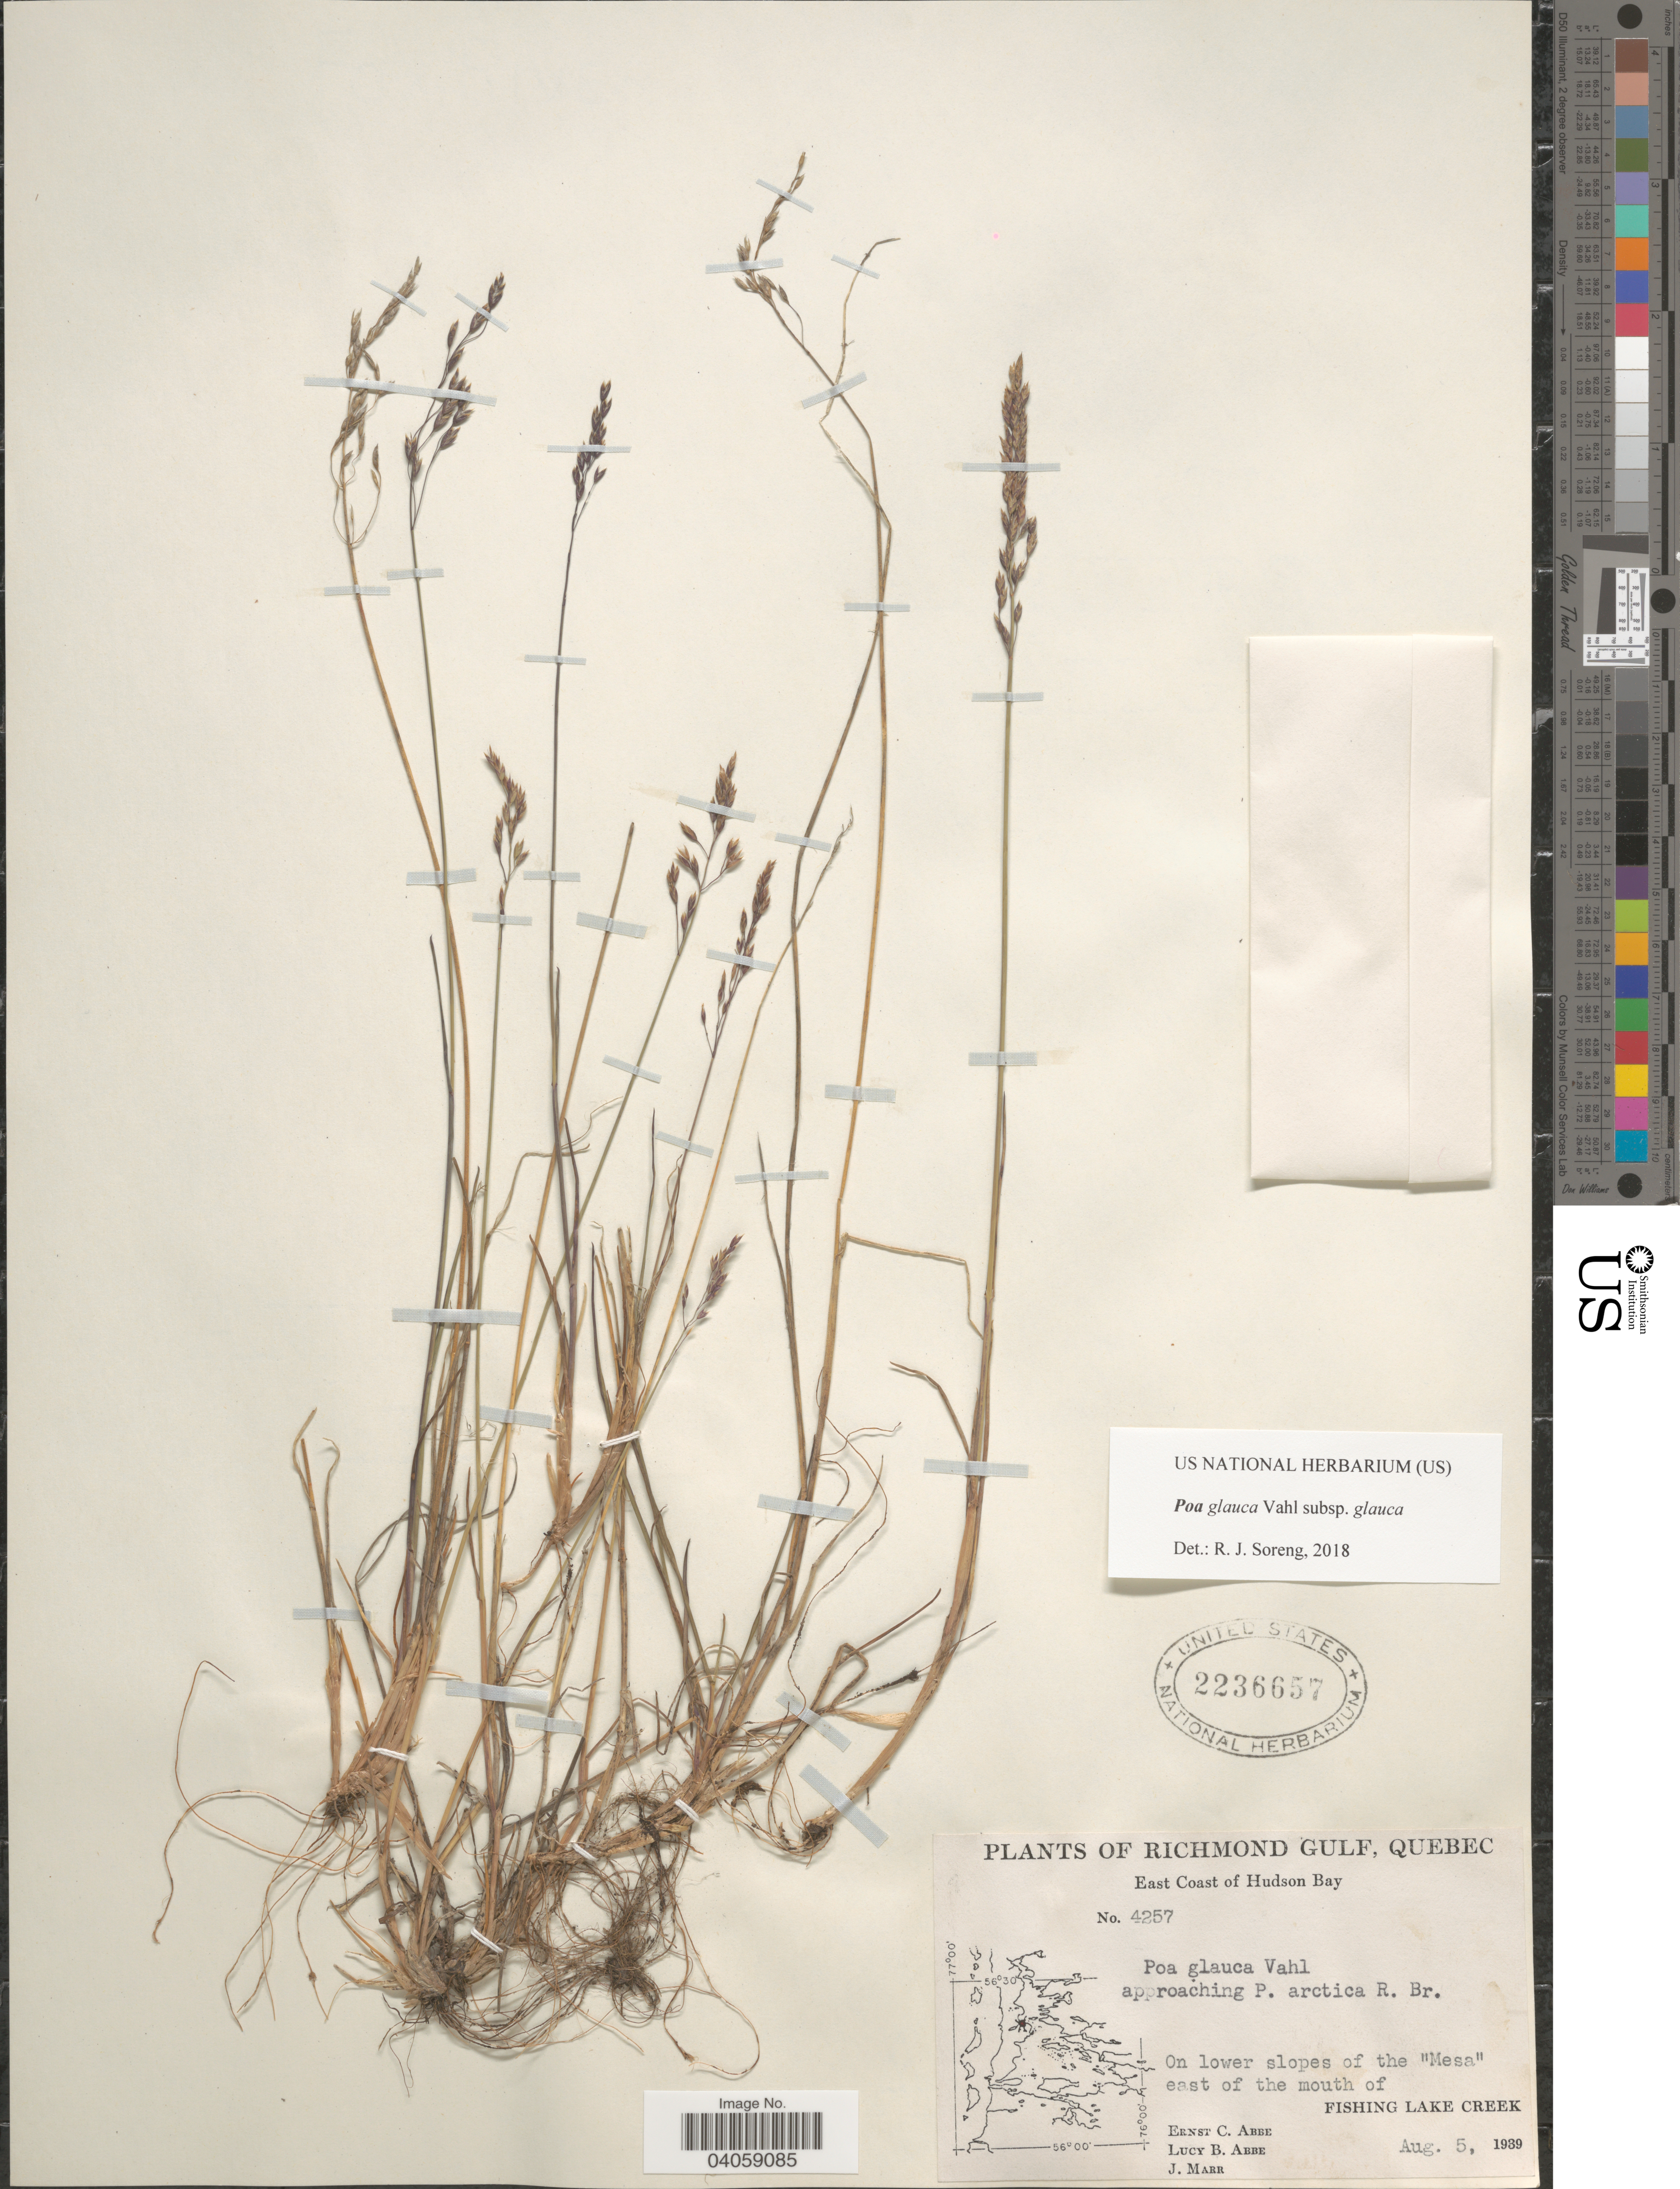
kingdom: Plantae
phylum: Tracheophyta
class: Liliopsida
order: Poales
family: Poaceae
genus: Poa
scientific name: Poa glauca subsp. glauca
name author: Vahl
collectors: E. C. Abbe, L. B. Abbe & J. Marr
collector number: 4257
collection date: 1939-08-05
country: Canada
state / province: Quebec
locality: Richmond Gulf, East Coast of Hudson Bay. On lower slopes of the "Mesa" east of the mouth of Fishing Lake Creek.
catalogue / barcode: US 2236657